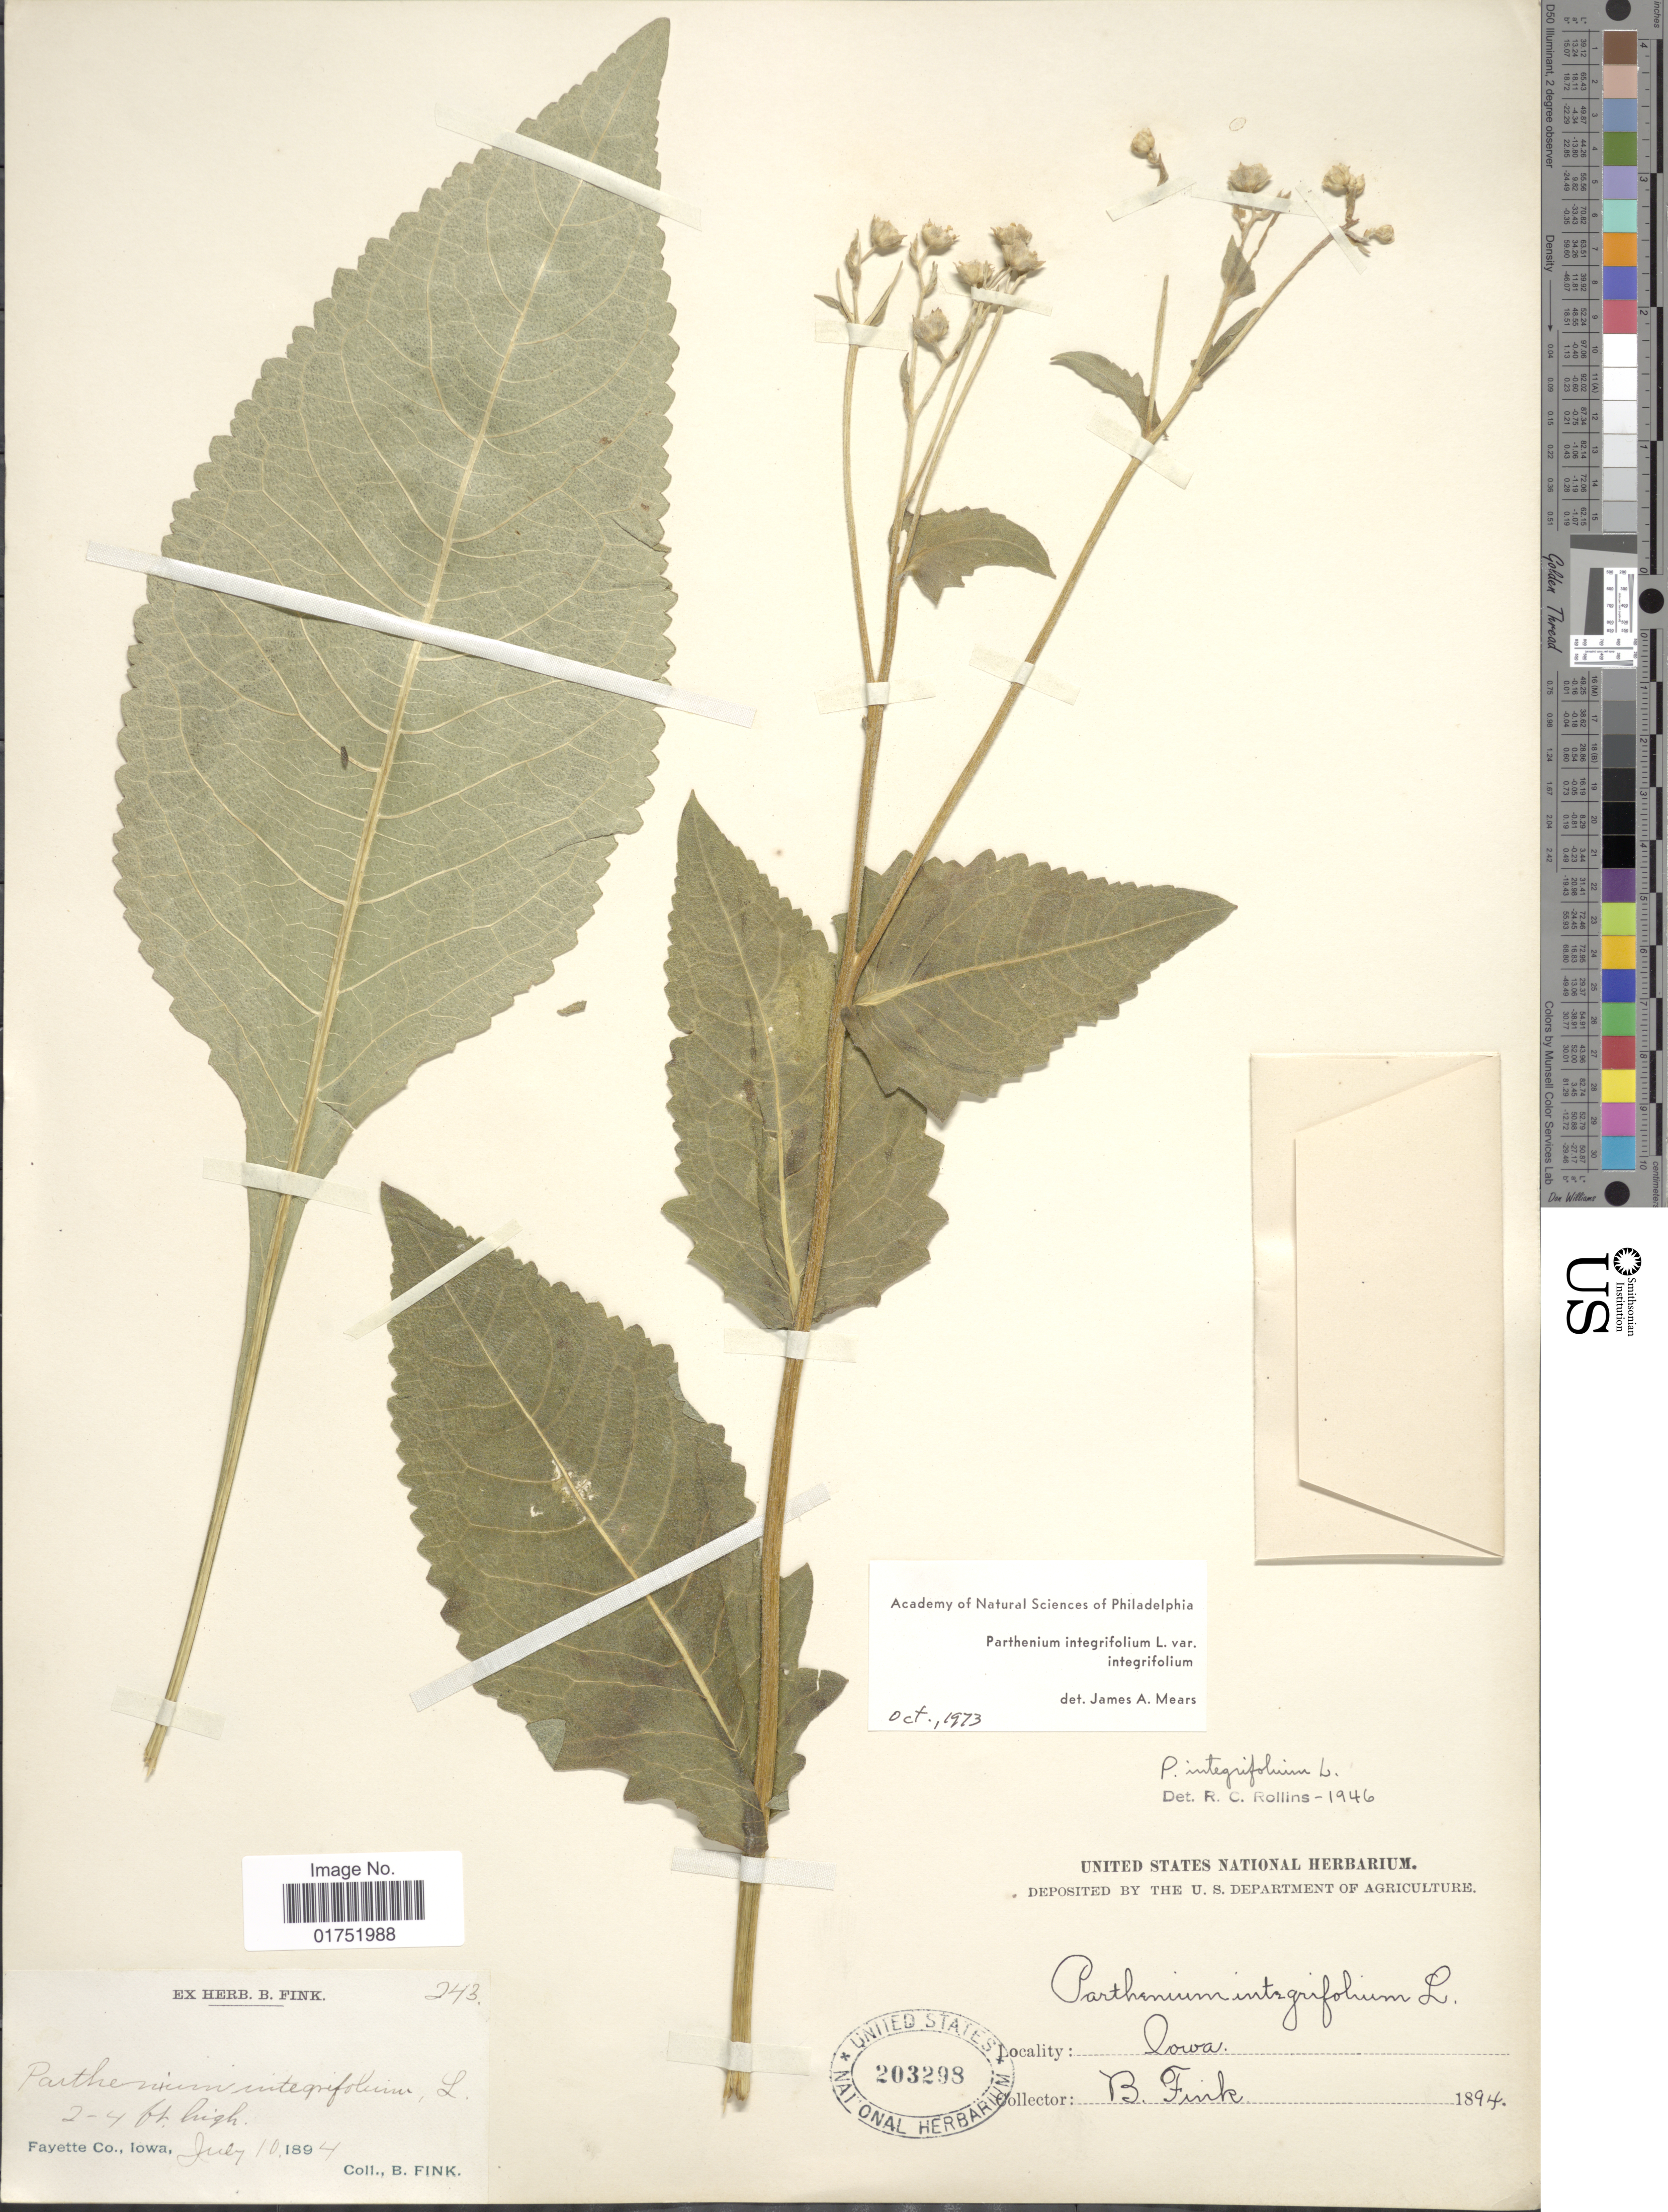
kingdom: Plantae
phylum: Tracheophyta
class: Magnoliopsida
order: Asterales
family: Asteraceae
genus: Parthenium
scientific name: Parthenium integrifolium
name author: L.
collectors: B. Fink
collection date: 1894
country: United States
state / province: Iowa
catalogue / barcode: US 203298